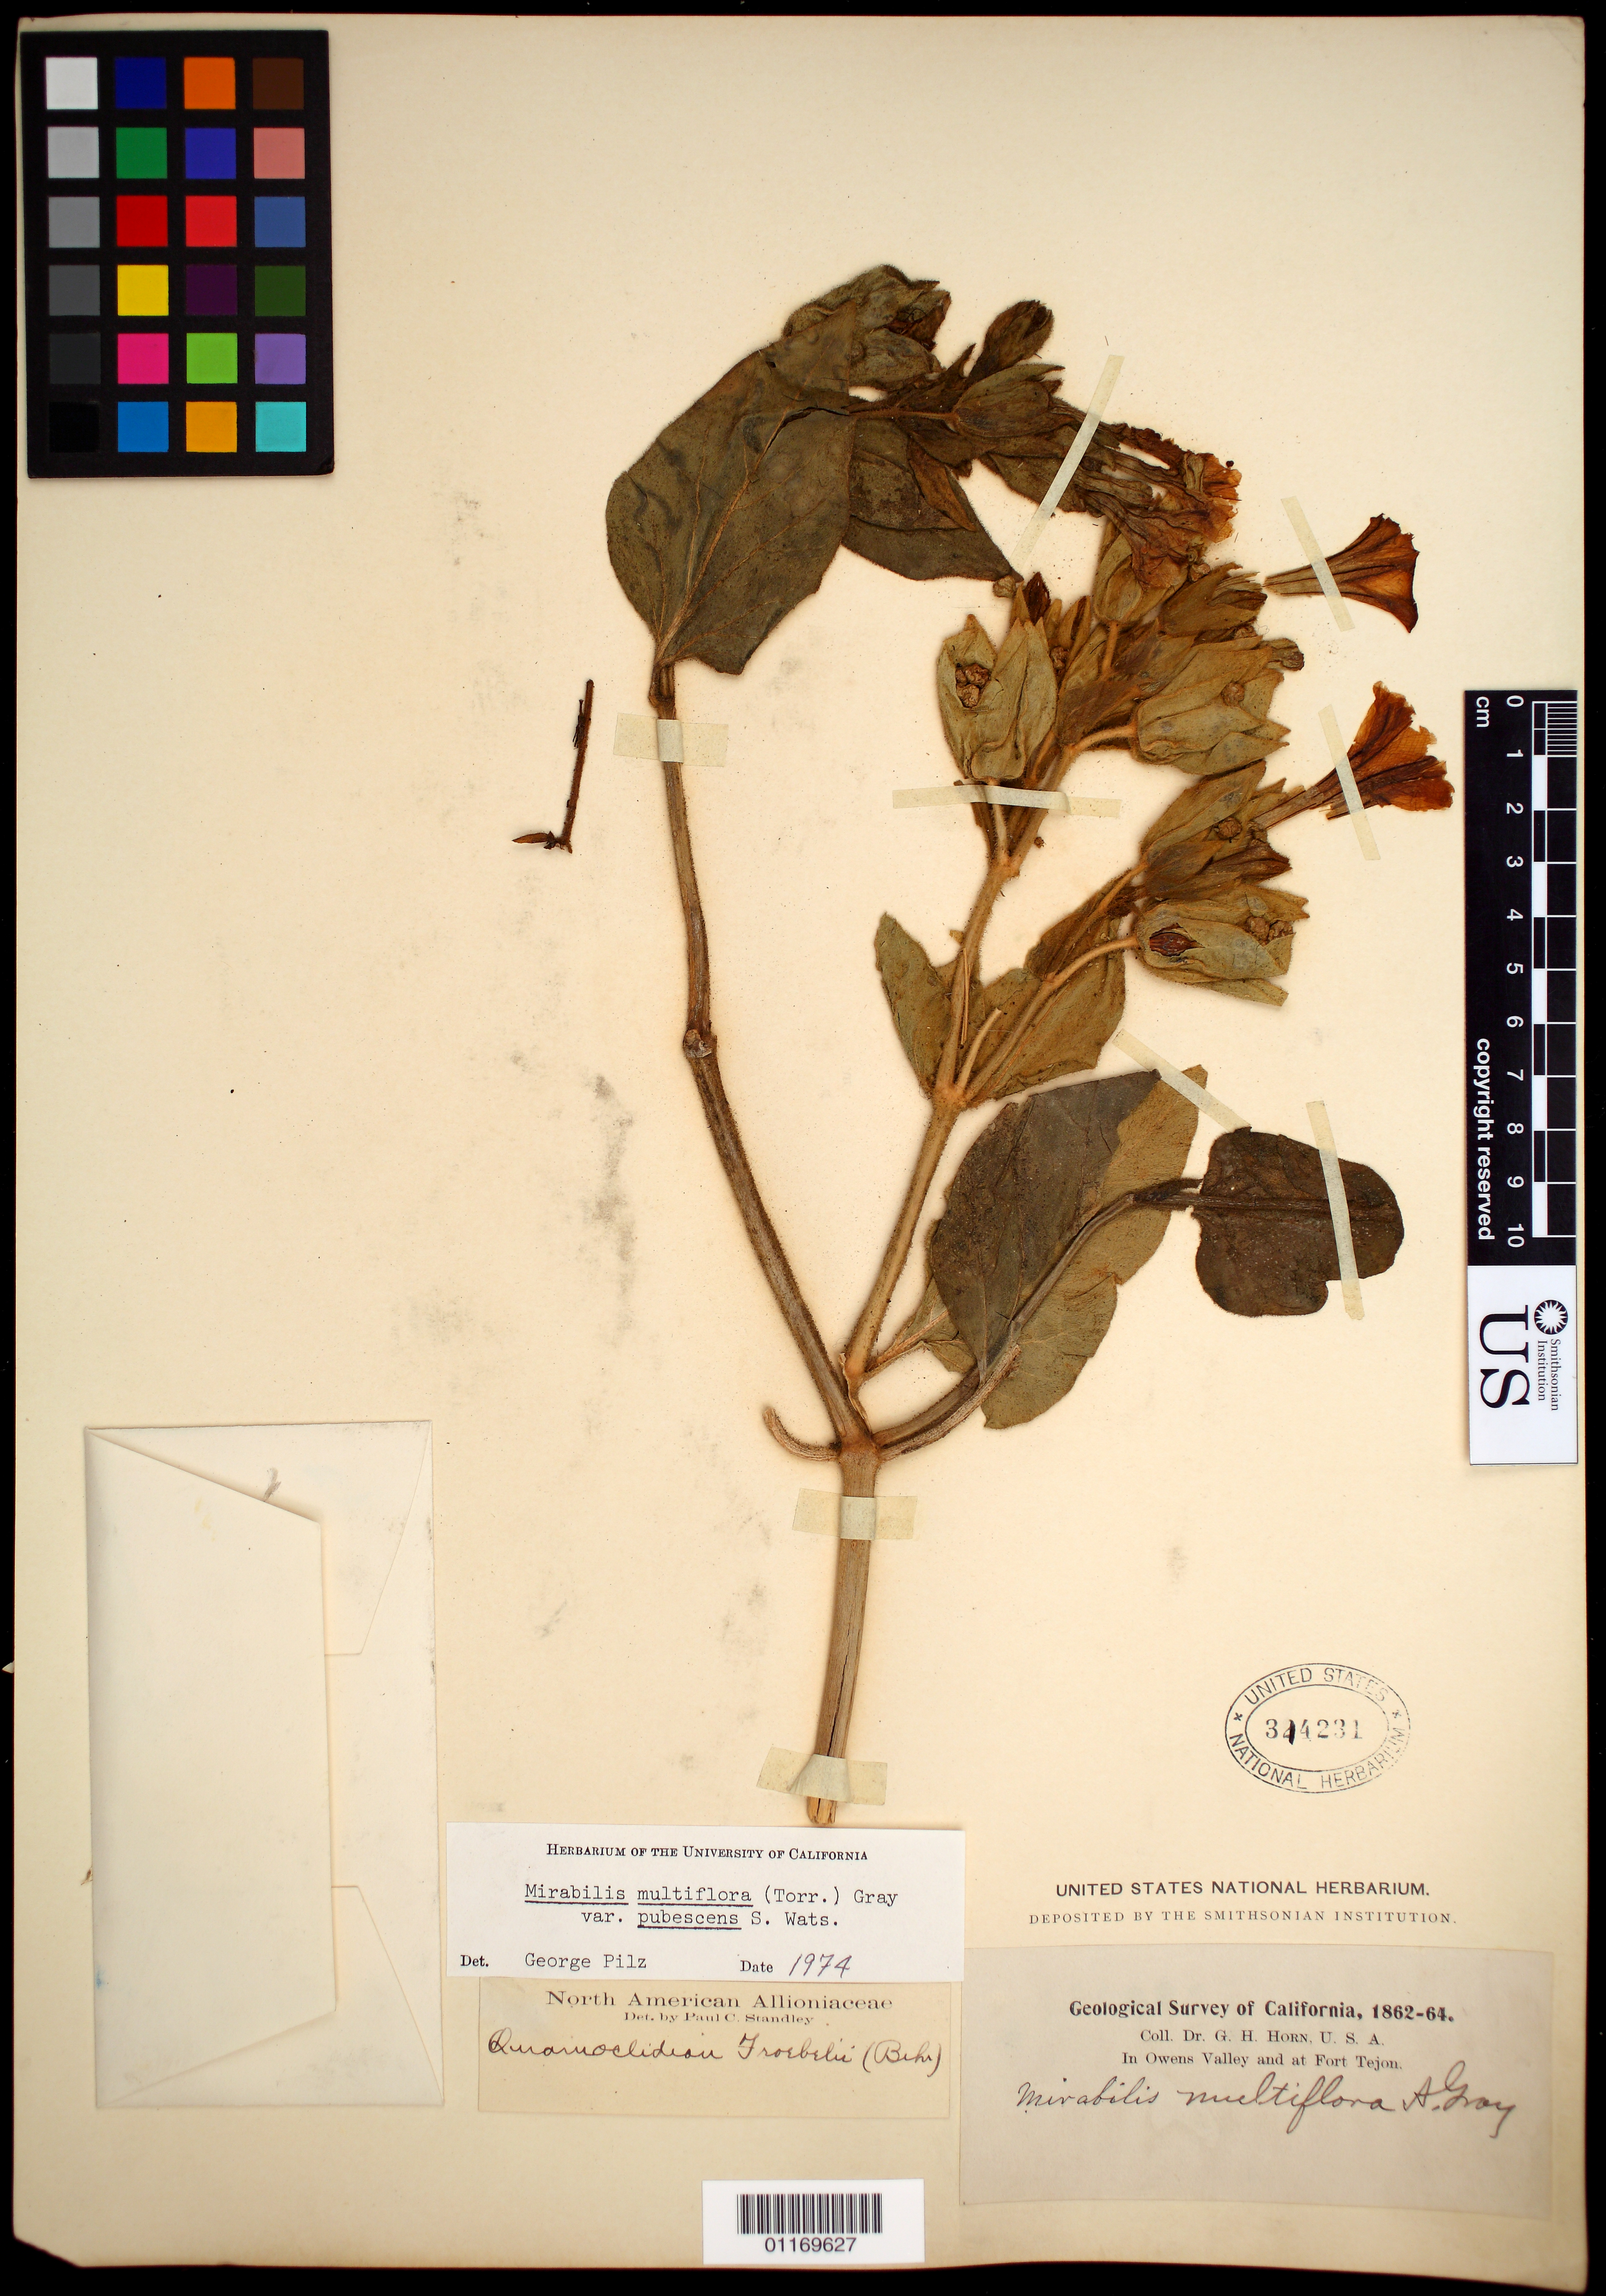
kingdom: Plantae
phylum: Tracheophyta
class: Magnoliopsida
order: Caryophyllales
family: Nyctaginaceae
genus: Mirabilis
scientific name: Mirabilis multiflora var. pubescens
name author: (Torr.) A. Gray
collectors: G. Horn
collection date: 1862/1864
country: United States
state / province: California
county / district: Kern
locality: In Owens Valley and at Fort Tejon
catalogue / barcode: US 314231